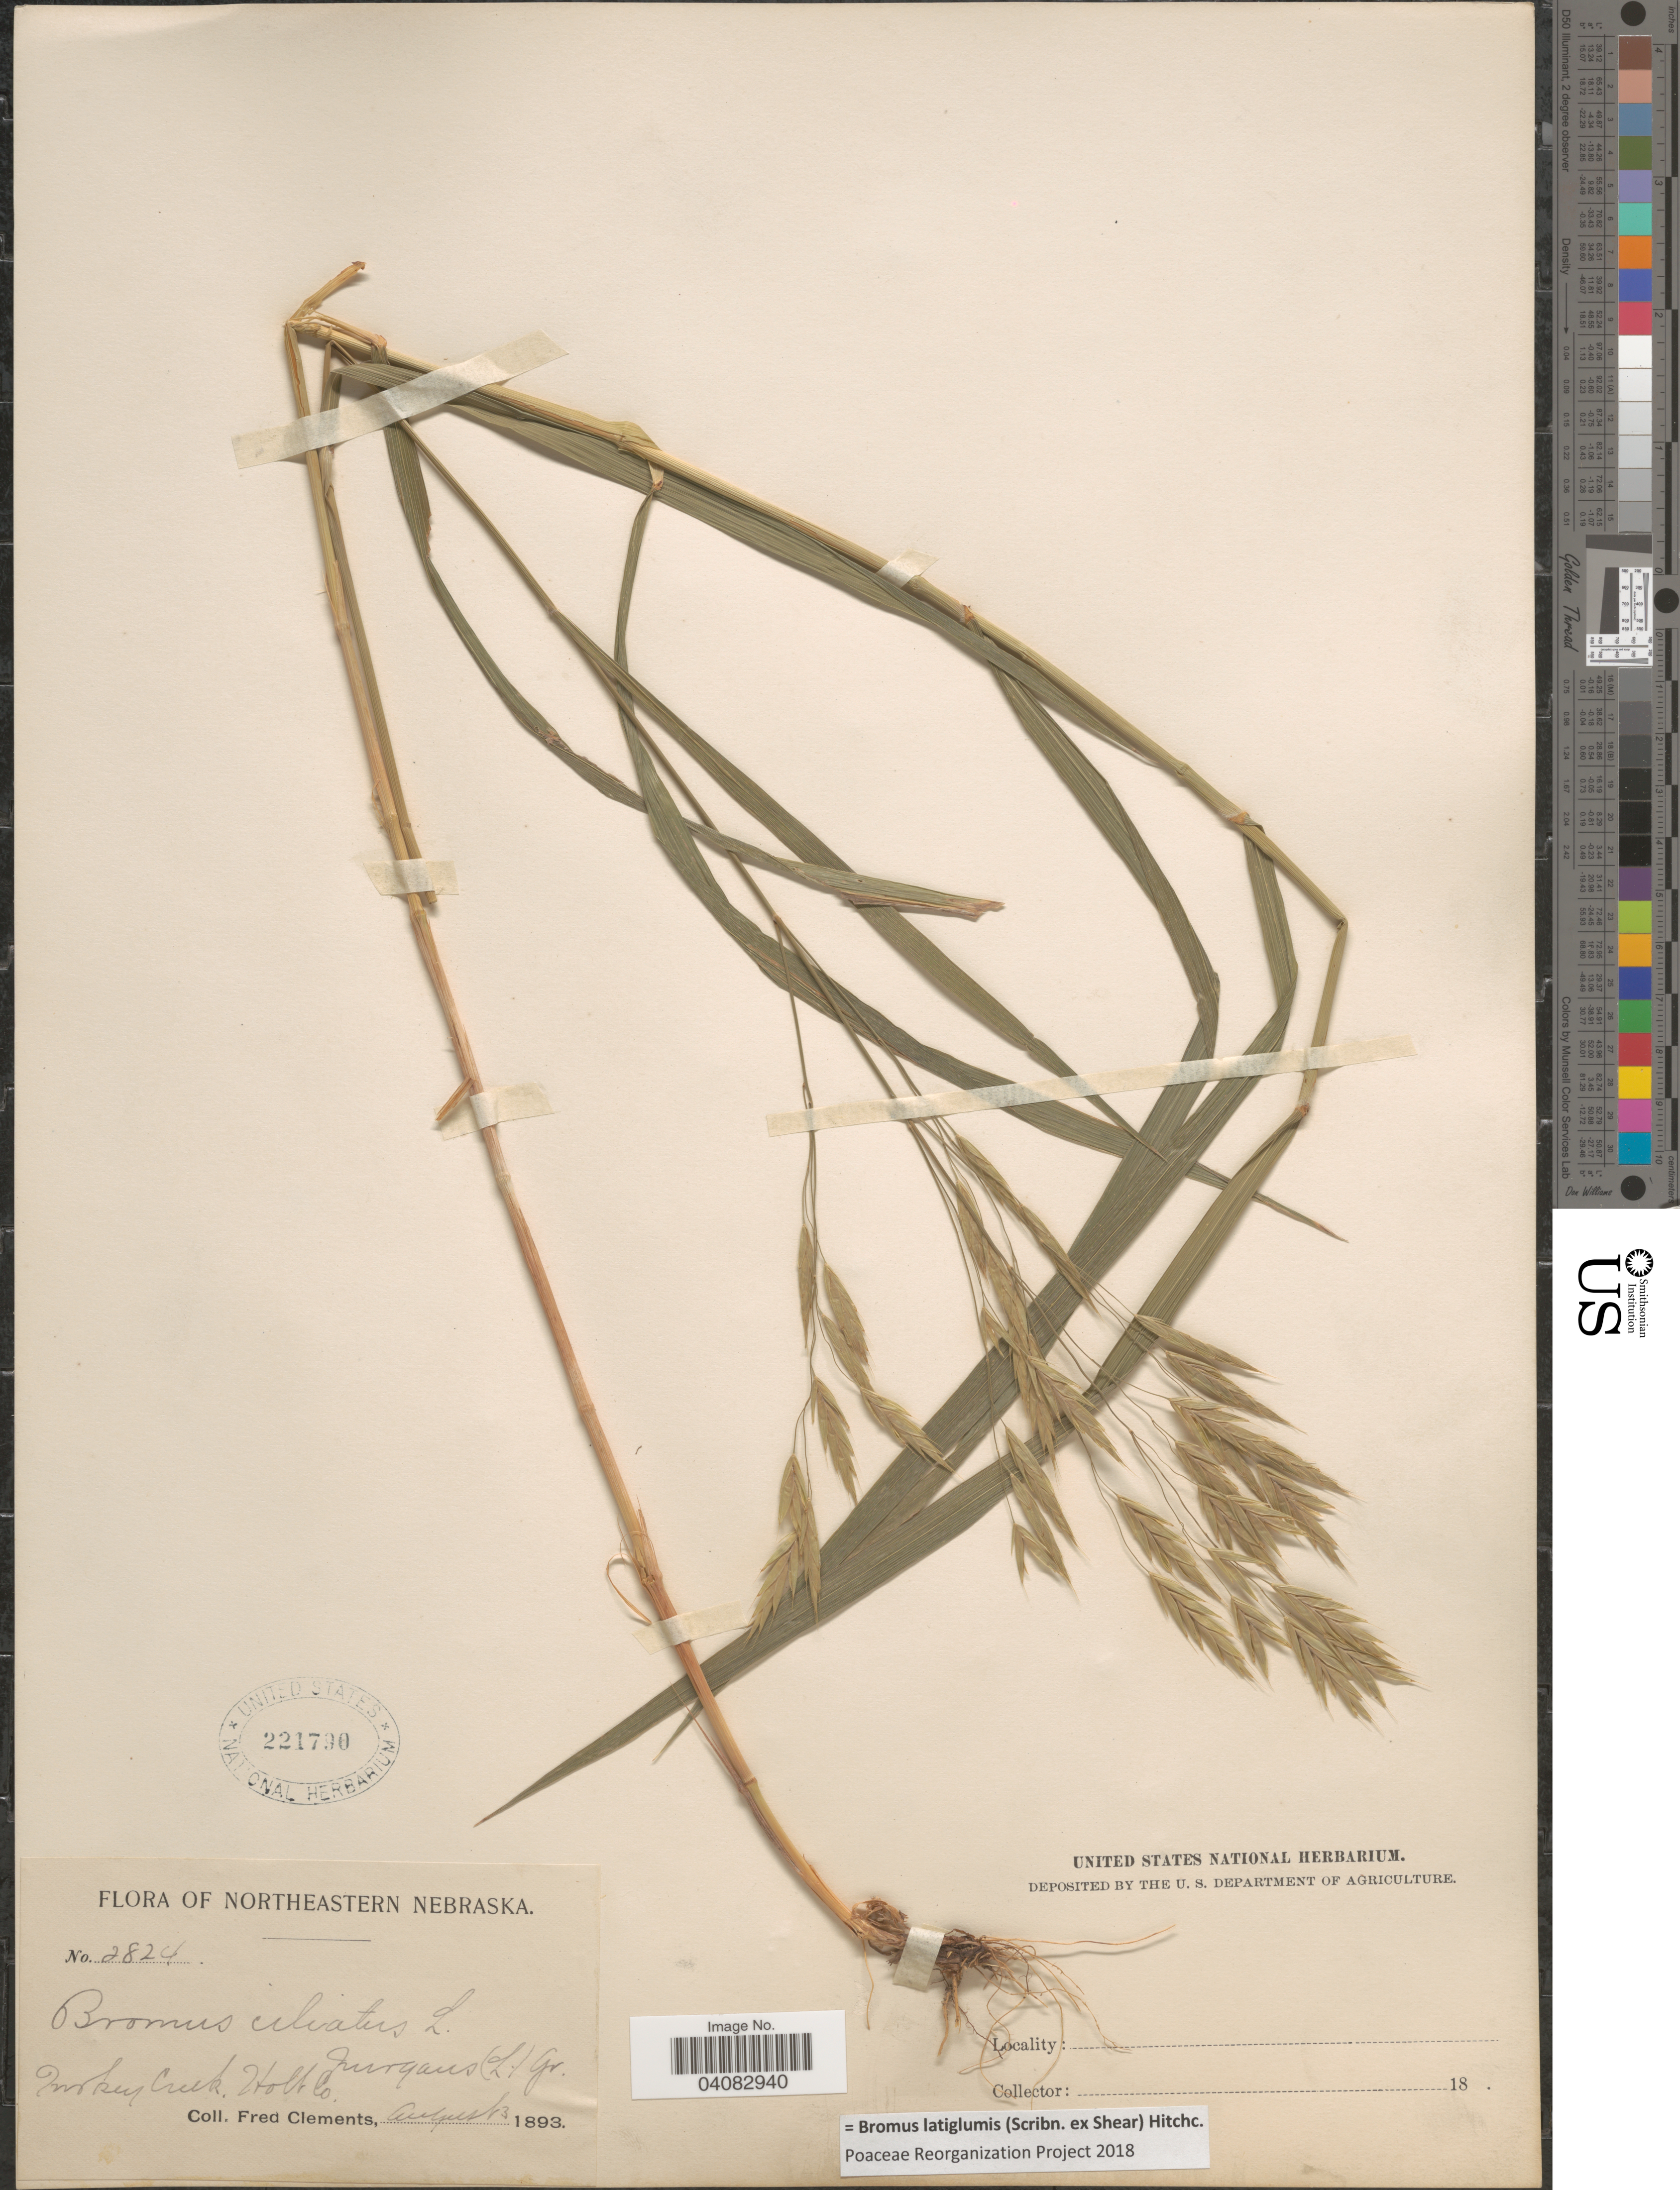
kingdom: Plantae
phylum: Tracheophyta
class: Liliopsida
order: Poales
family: Poaceae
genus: Bromus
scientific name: Bromus latiglumis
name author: (Scribn. ex Shear) Hitchc.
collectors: F. Clements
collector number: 2824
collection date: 1893-08-03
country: United States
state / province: Nebraska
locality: Northeastern Nebraska. Turkey Creek. Holt Co.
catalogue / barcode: US 221790